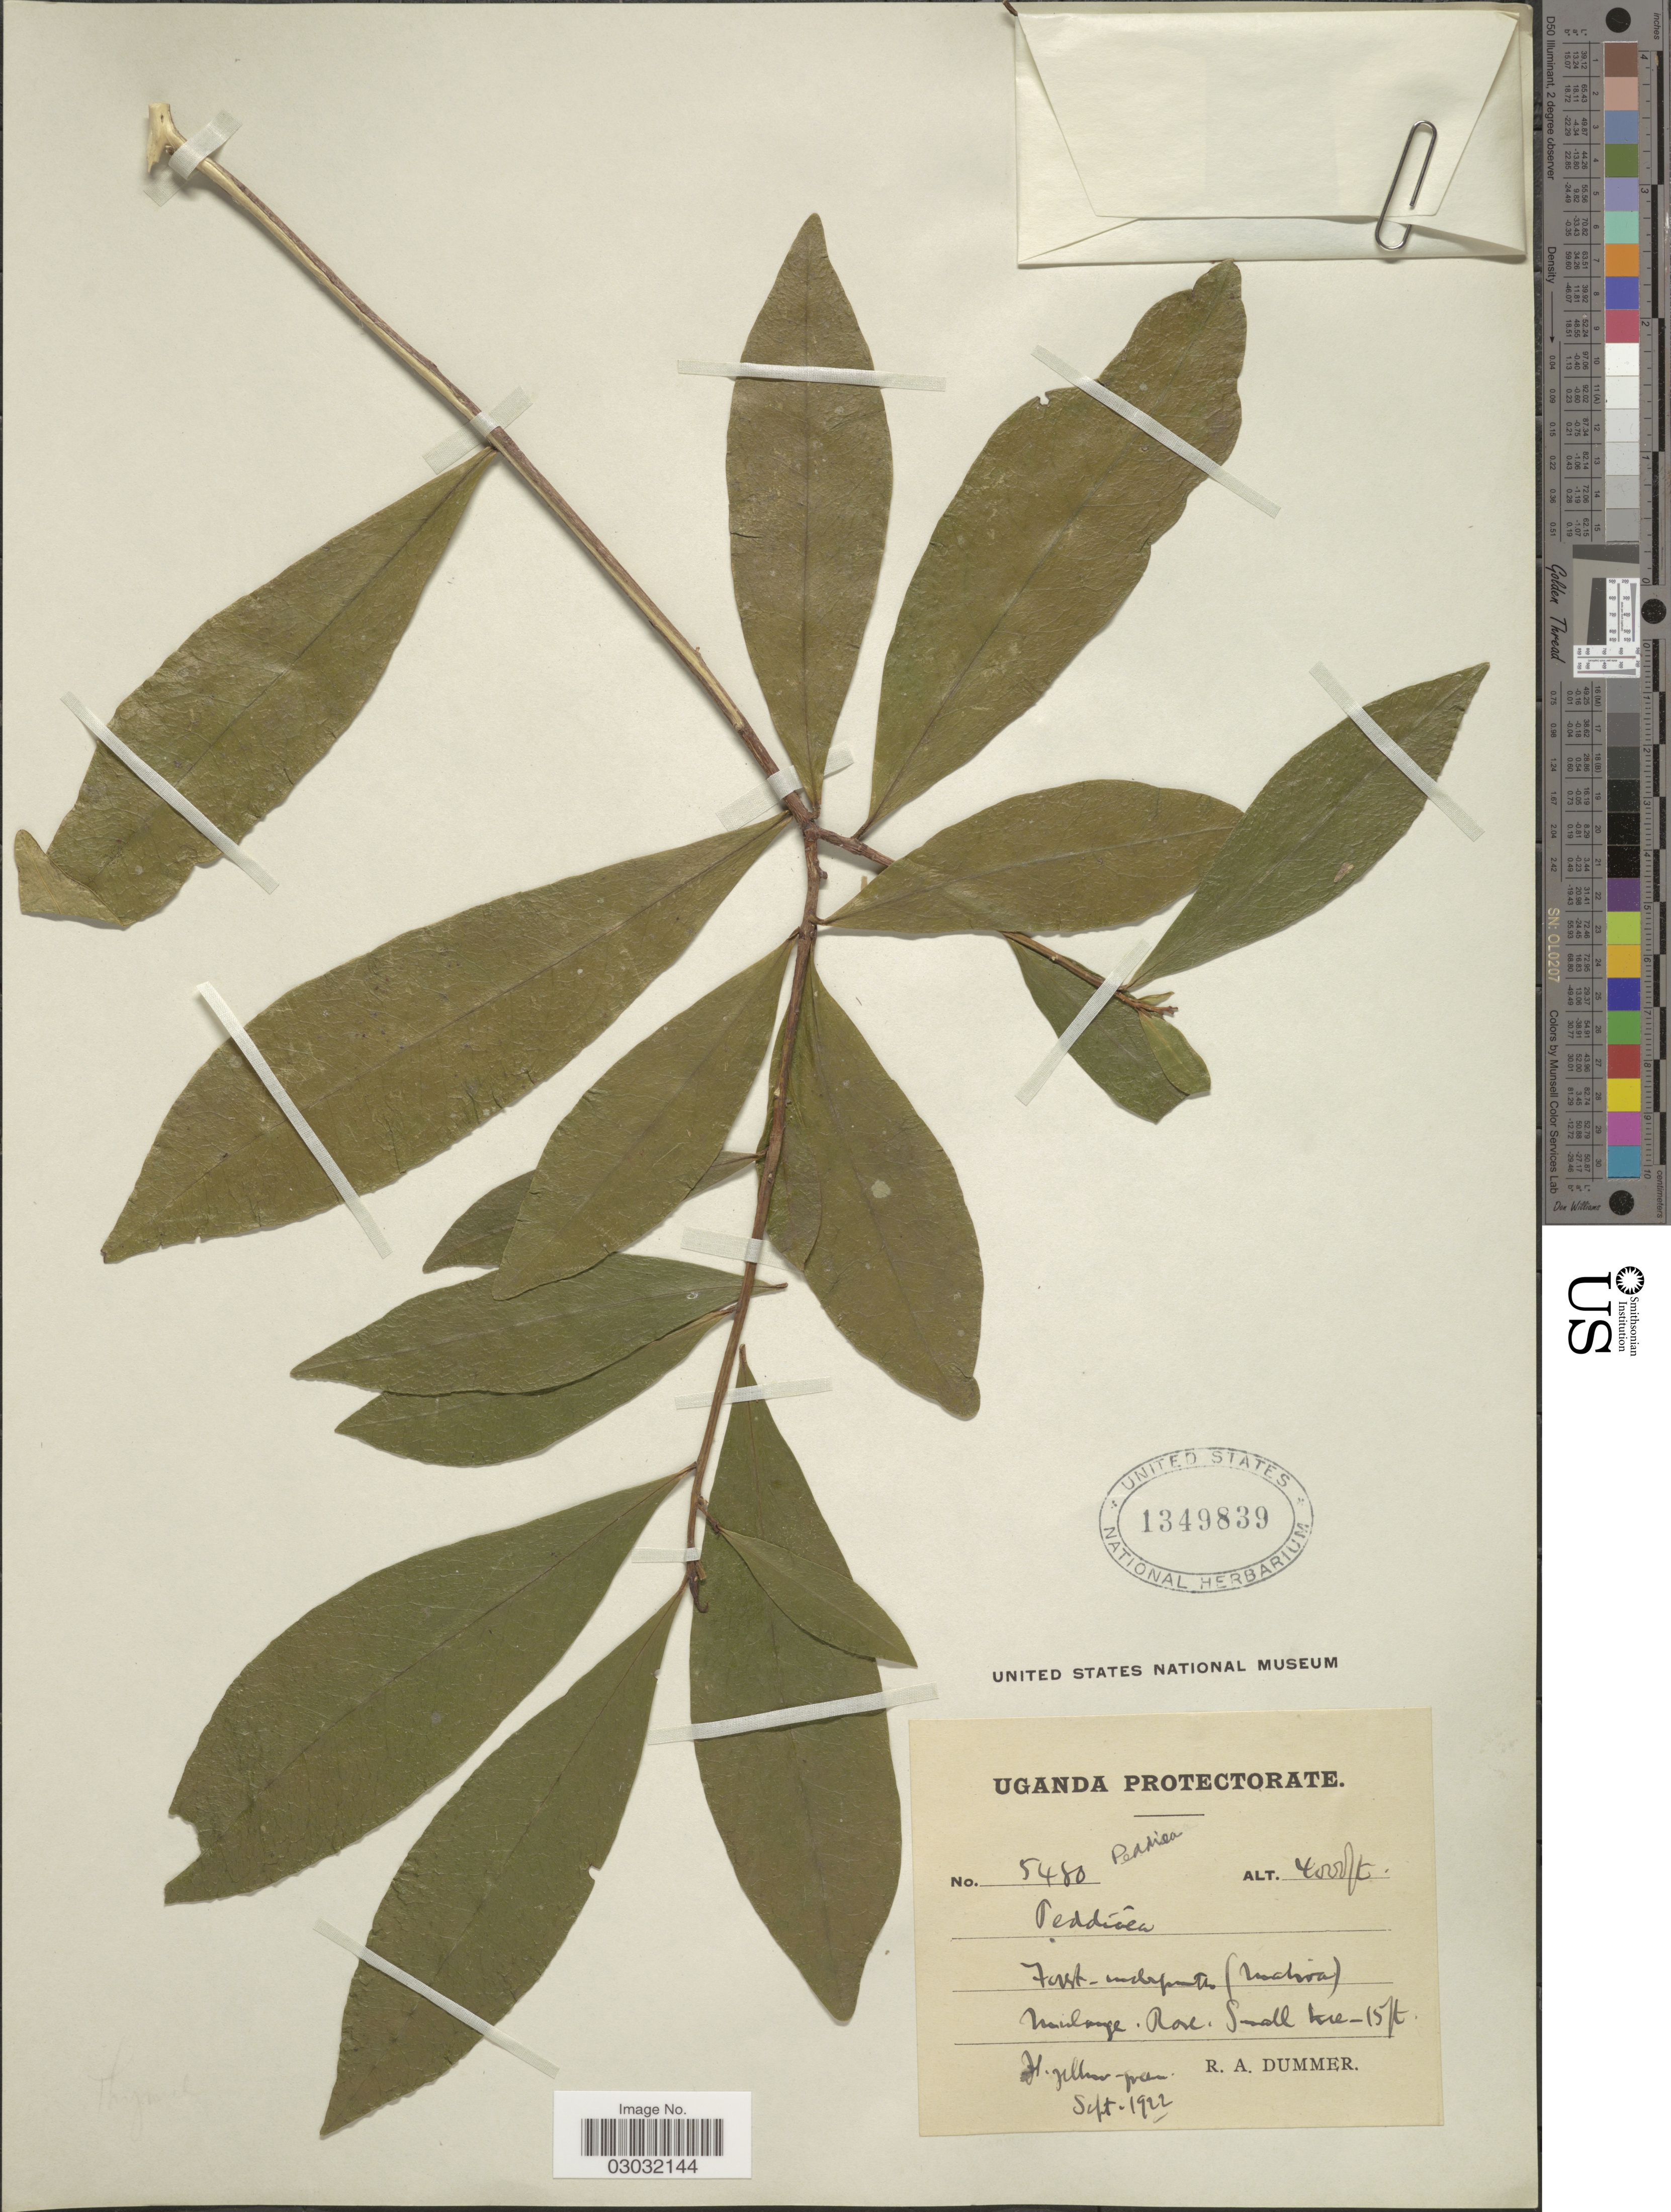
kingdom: Plantae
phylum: Tracheophyta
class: Magnoliopsida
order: Malvales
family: Thymelaeaceae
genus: Peddiea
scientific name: Peddiea sp.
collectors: R. Dümmer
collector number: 5480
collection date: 1922-09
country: Uganda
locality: Uganda Protectorate. Mulange.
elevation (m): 1219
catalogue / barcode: US 1349839